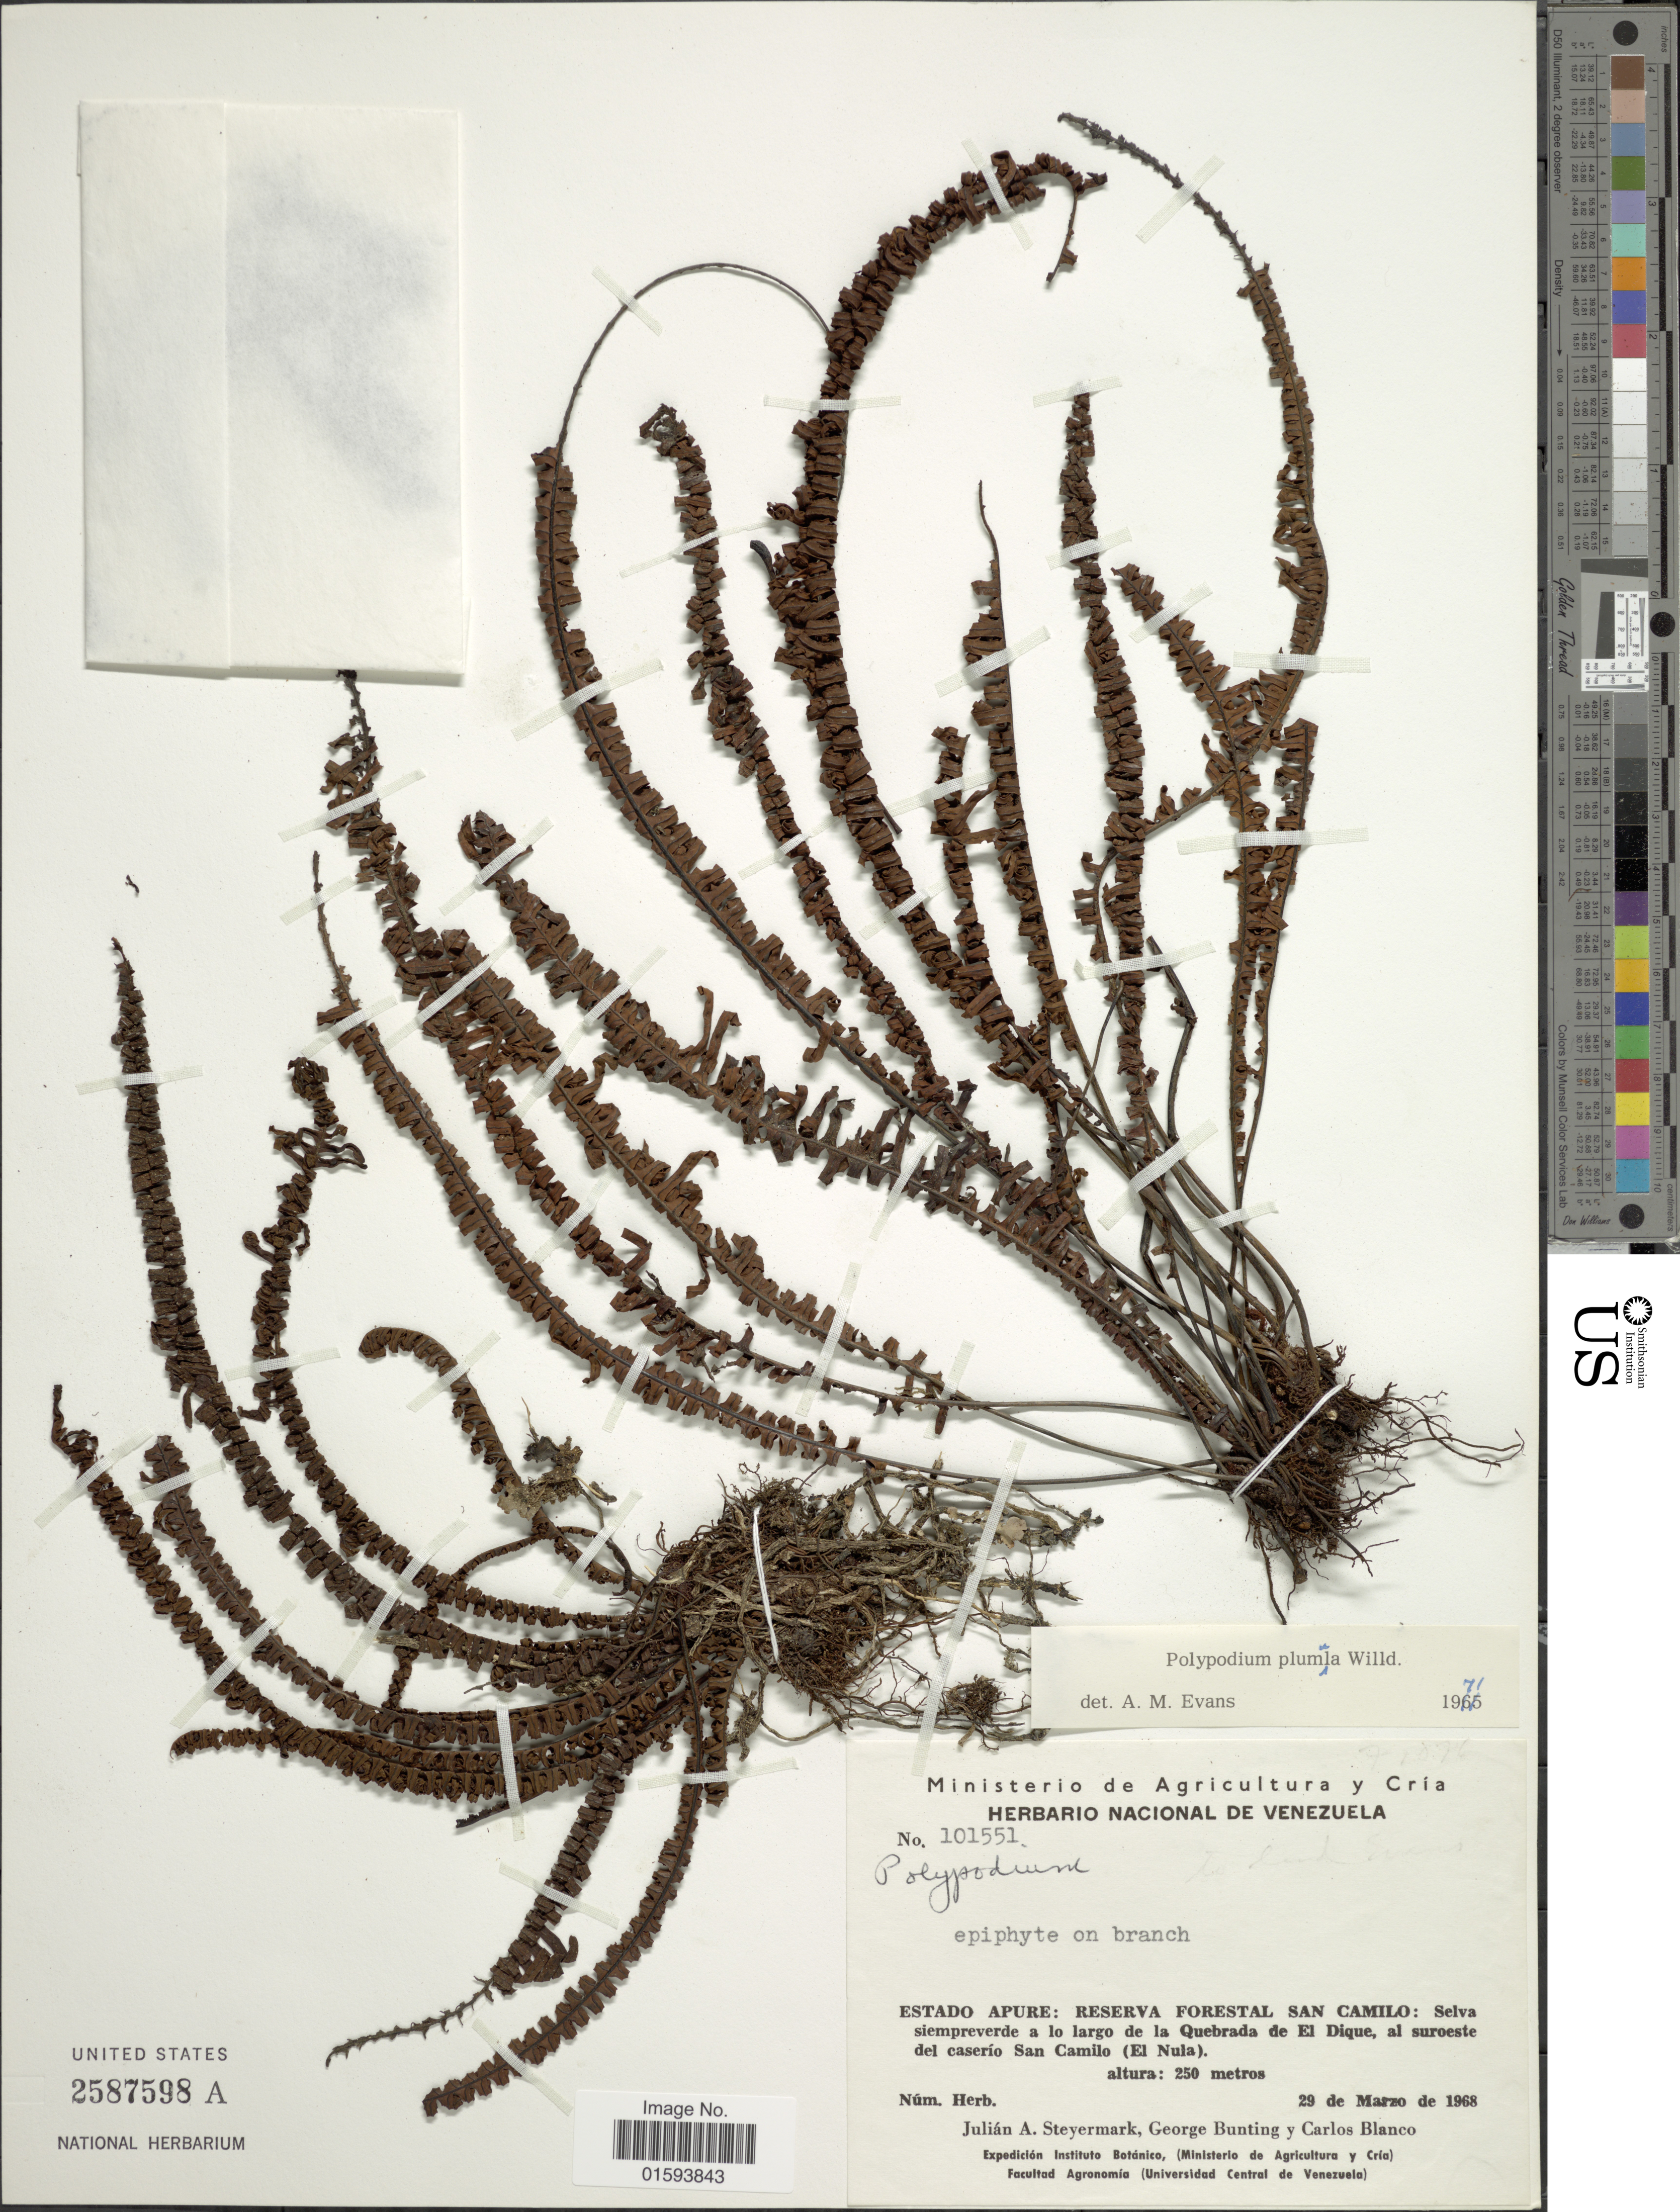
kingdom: Plantae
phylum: Tracheophyta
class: Polypodiopsida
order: Polypodiales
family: Polypodiaceae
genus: Pecluma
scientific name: Pecluma plumula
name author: (Humb. & Bonpl. ex Willd.) M.G. Price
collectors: J. Steyermark, G. S. Bunting & C. A. Blanco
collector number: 101551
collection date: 1968-03-29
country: Venezuela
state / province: Apure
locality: Reserva Forestal San camilo: Selva siempreverde a lo largo de la Quebrada de El Dique, al suroeste del caserio San Camilo ( El Nula)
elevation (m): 250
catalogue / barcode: US 2587598A